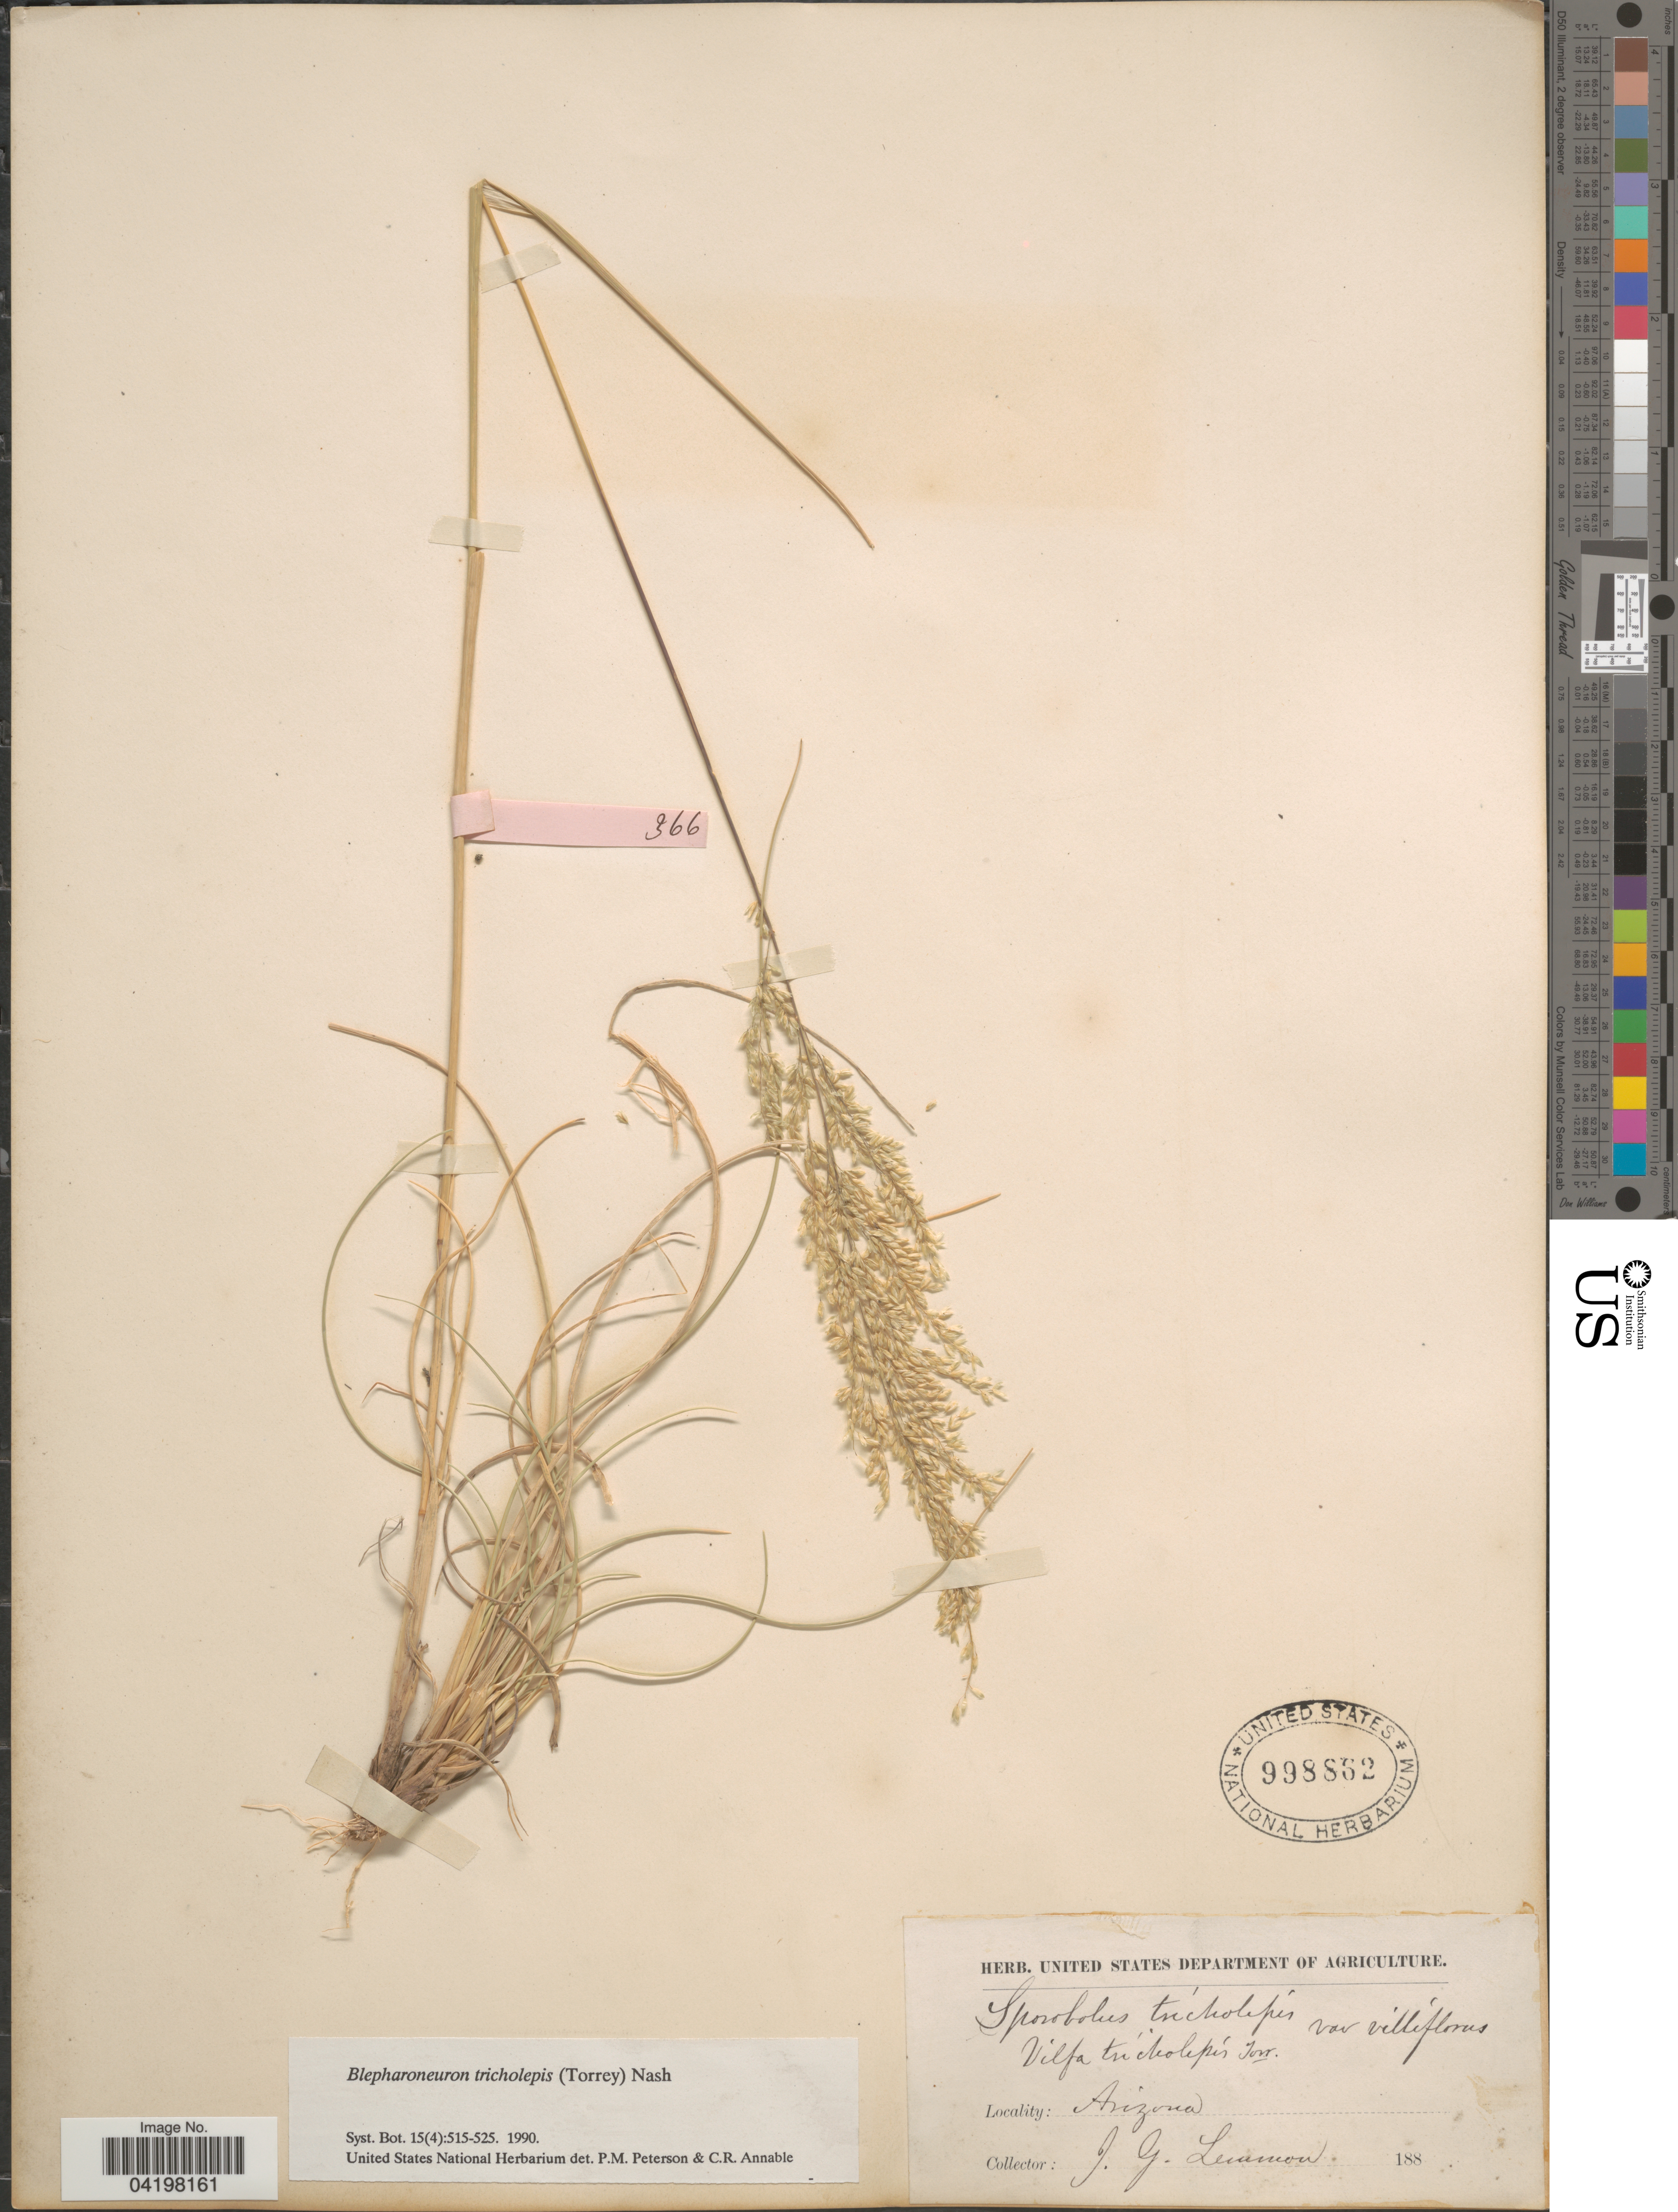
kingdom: Plantae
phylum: Tracheophyta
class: Liliopsida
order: Poales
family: Poaceae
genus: Muhlenbergia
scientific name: Muhlenbergia tricholepis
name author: (Torr.) Columbus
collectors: J. Lemmon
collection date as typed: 188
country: United States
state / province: Arizona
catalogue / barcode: US 998862